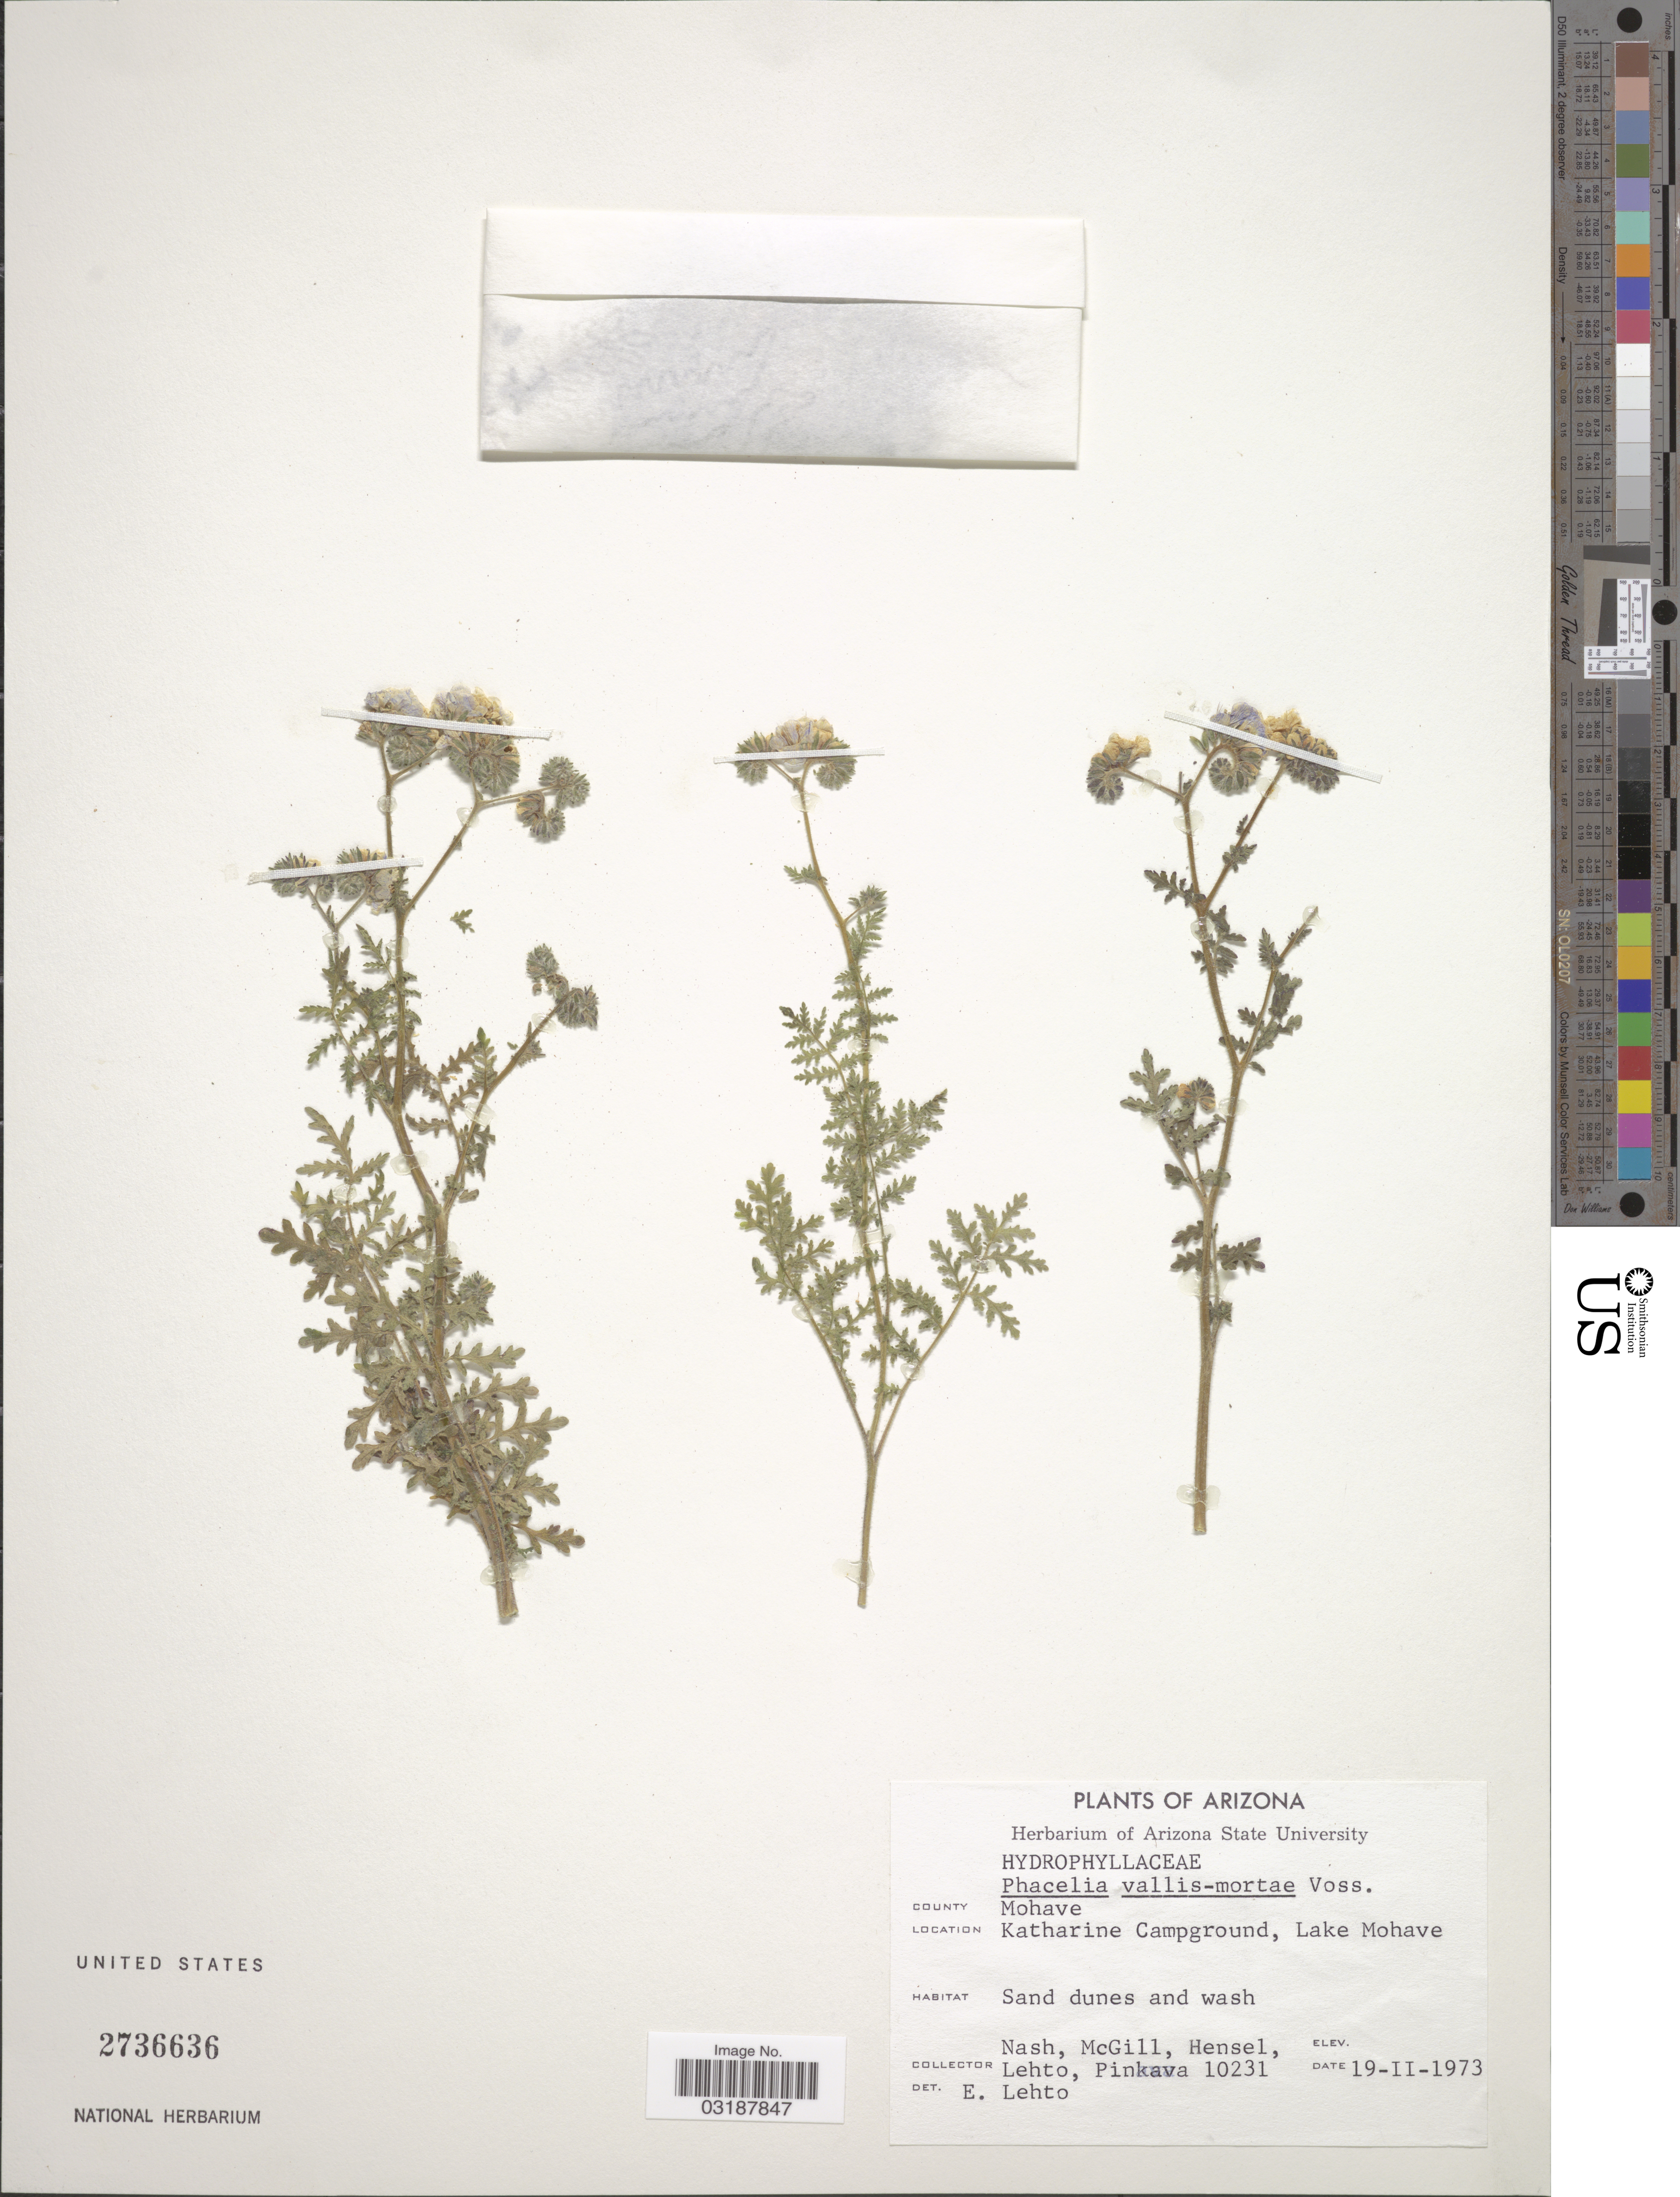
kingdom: Plantae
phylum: Tracheophyta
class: Magnoliopsida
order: Boraginales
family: Hydrophyllaceae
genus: Phacelia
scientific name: Phacelia vallis-mortae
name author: J.W. Voss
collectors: -- Nash, -. McGill, -. Hensel, -. Lehto & -. Pinkava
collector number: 10231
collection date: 1973-02-19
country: United States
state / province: Arizona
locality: County Mohave, Katherine Campground, Lake Mohave.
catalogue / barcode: US 2736636